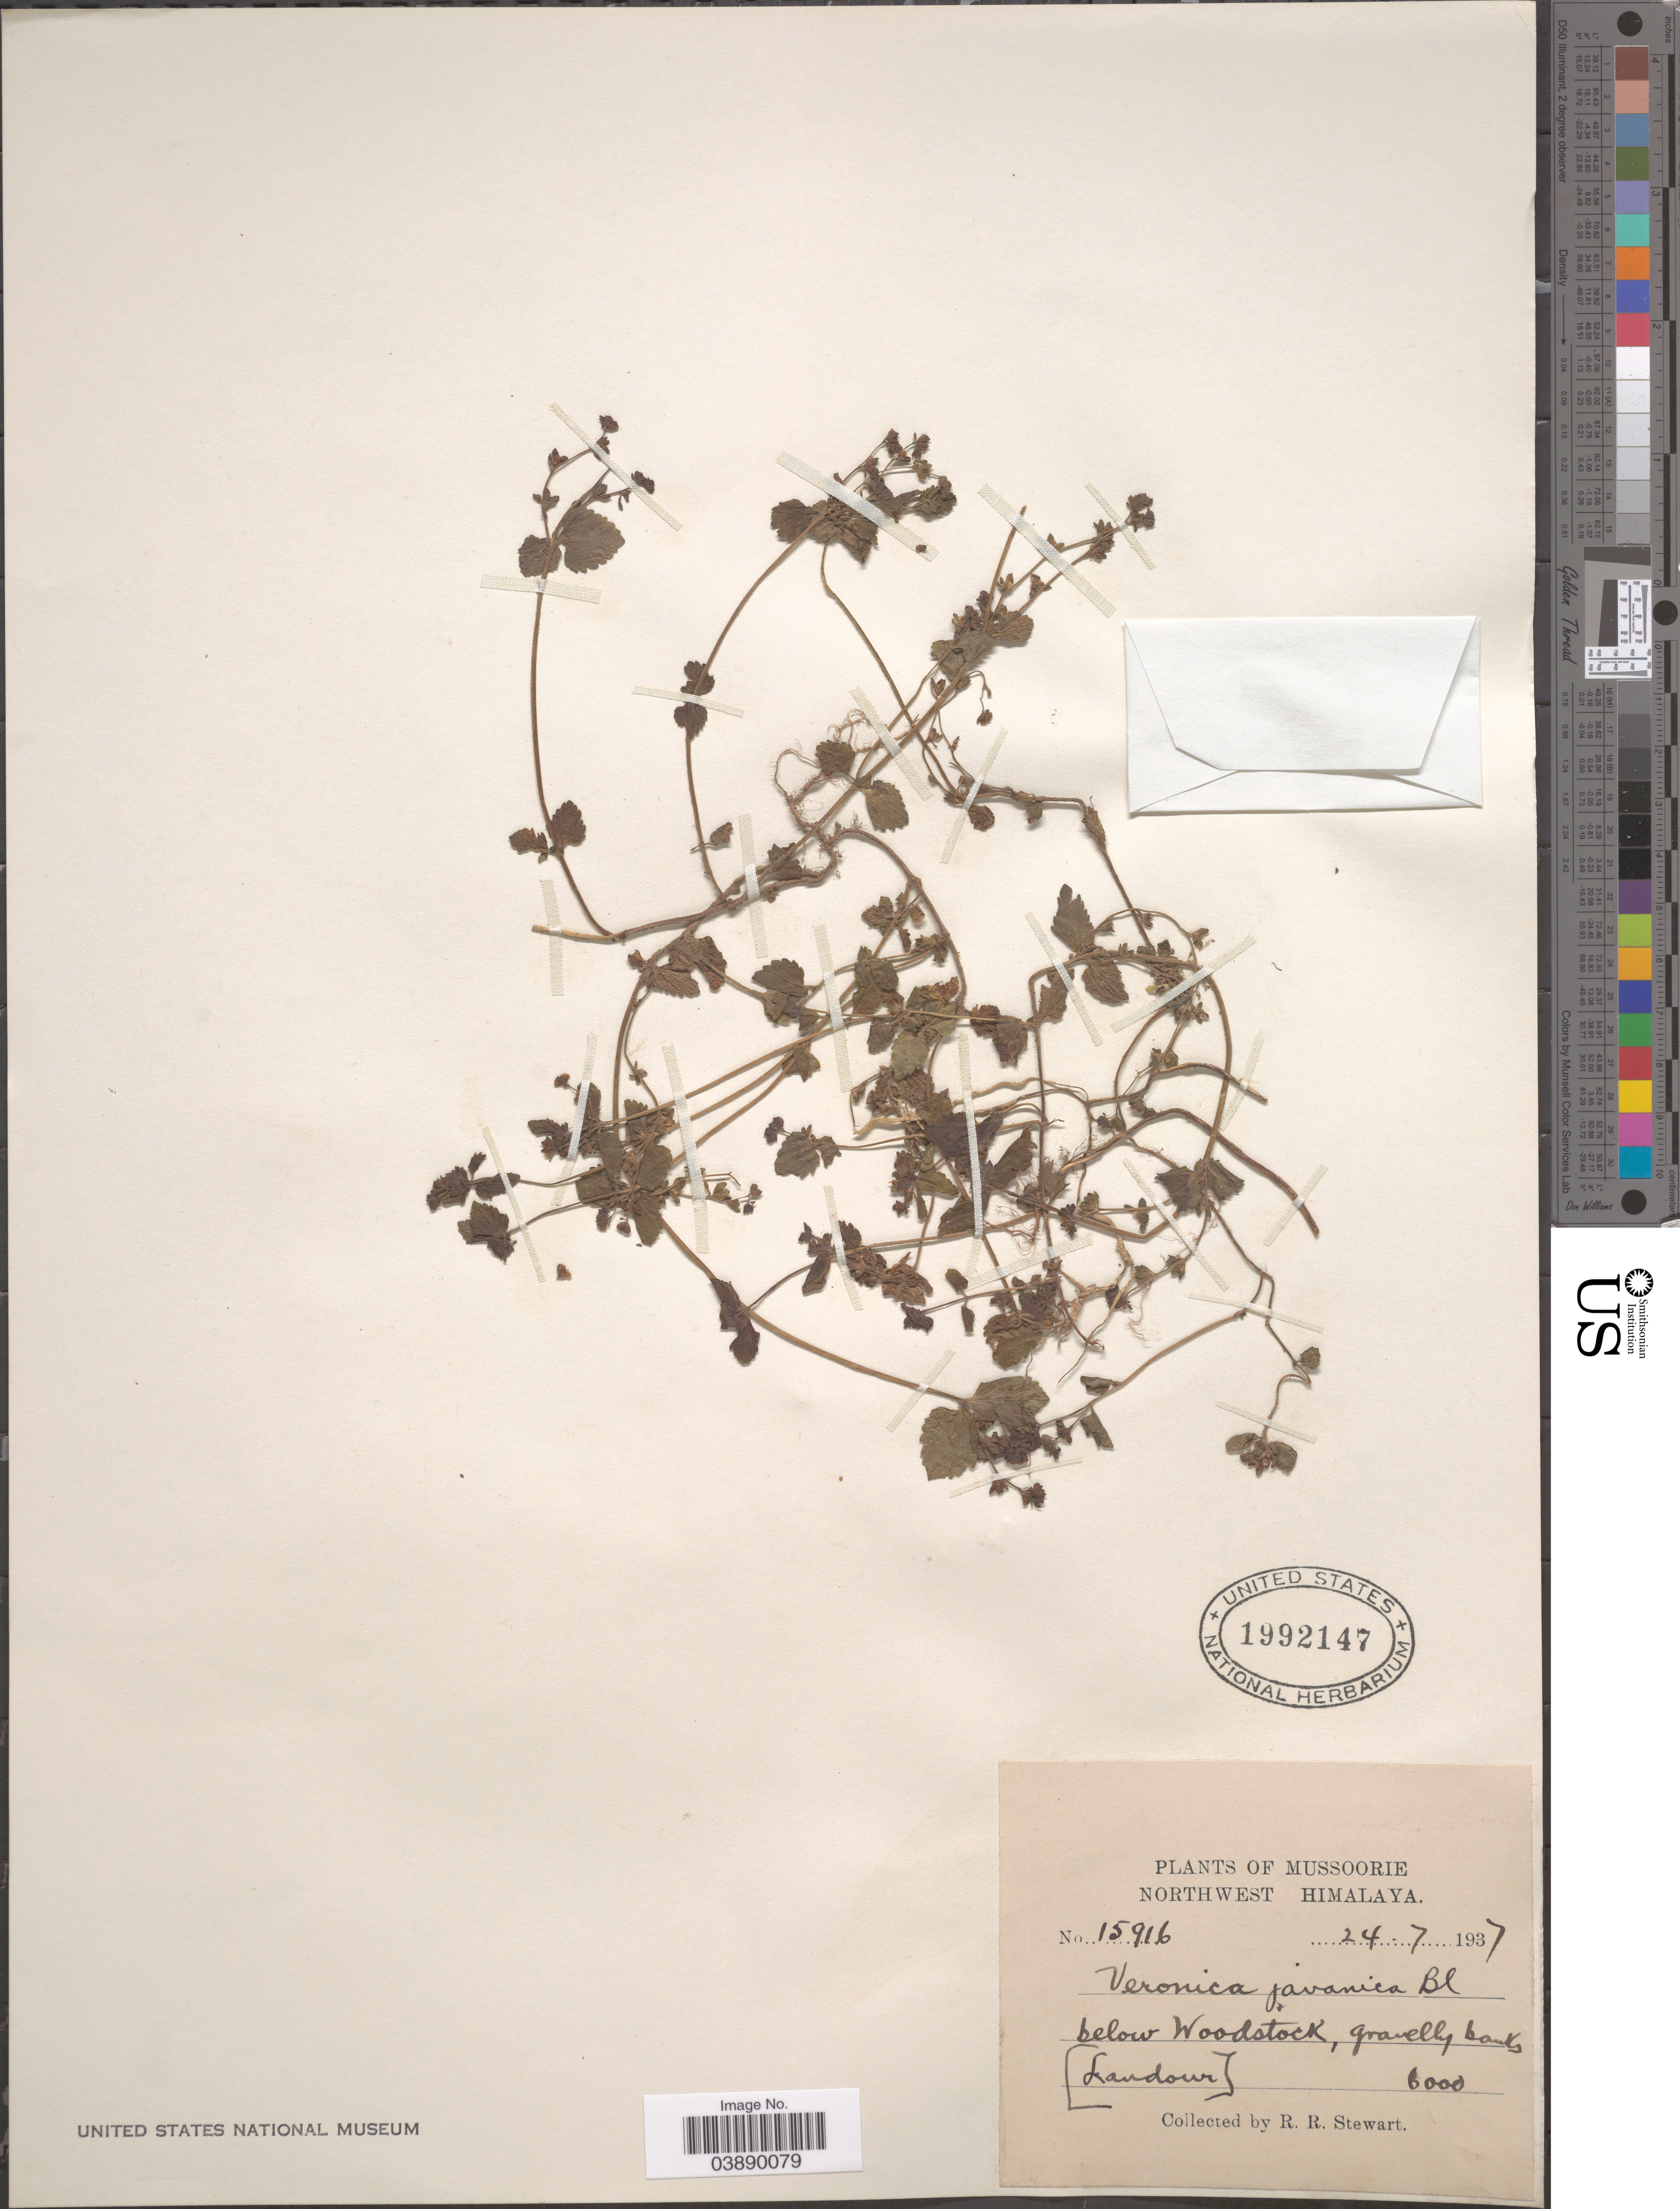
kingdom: Plantae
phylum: Tracheophyta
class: Magnoliopsida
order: Lamiales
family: Plantaginaceae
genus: Veronica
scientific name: Veronica javanica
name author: Blume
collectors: R. Stewart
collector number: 15916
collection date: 1937-07-24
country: India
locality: Mussoorie. Northwest Himalaya. Below Woodstock, gravelly banks [Landowe].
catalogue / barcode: US 1992147